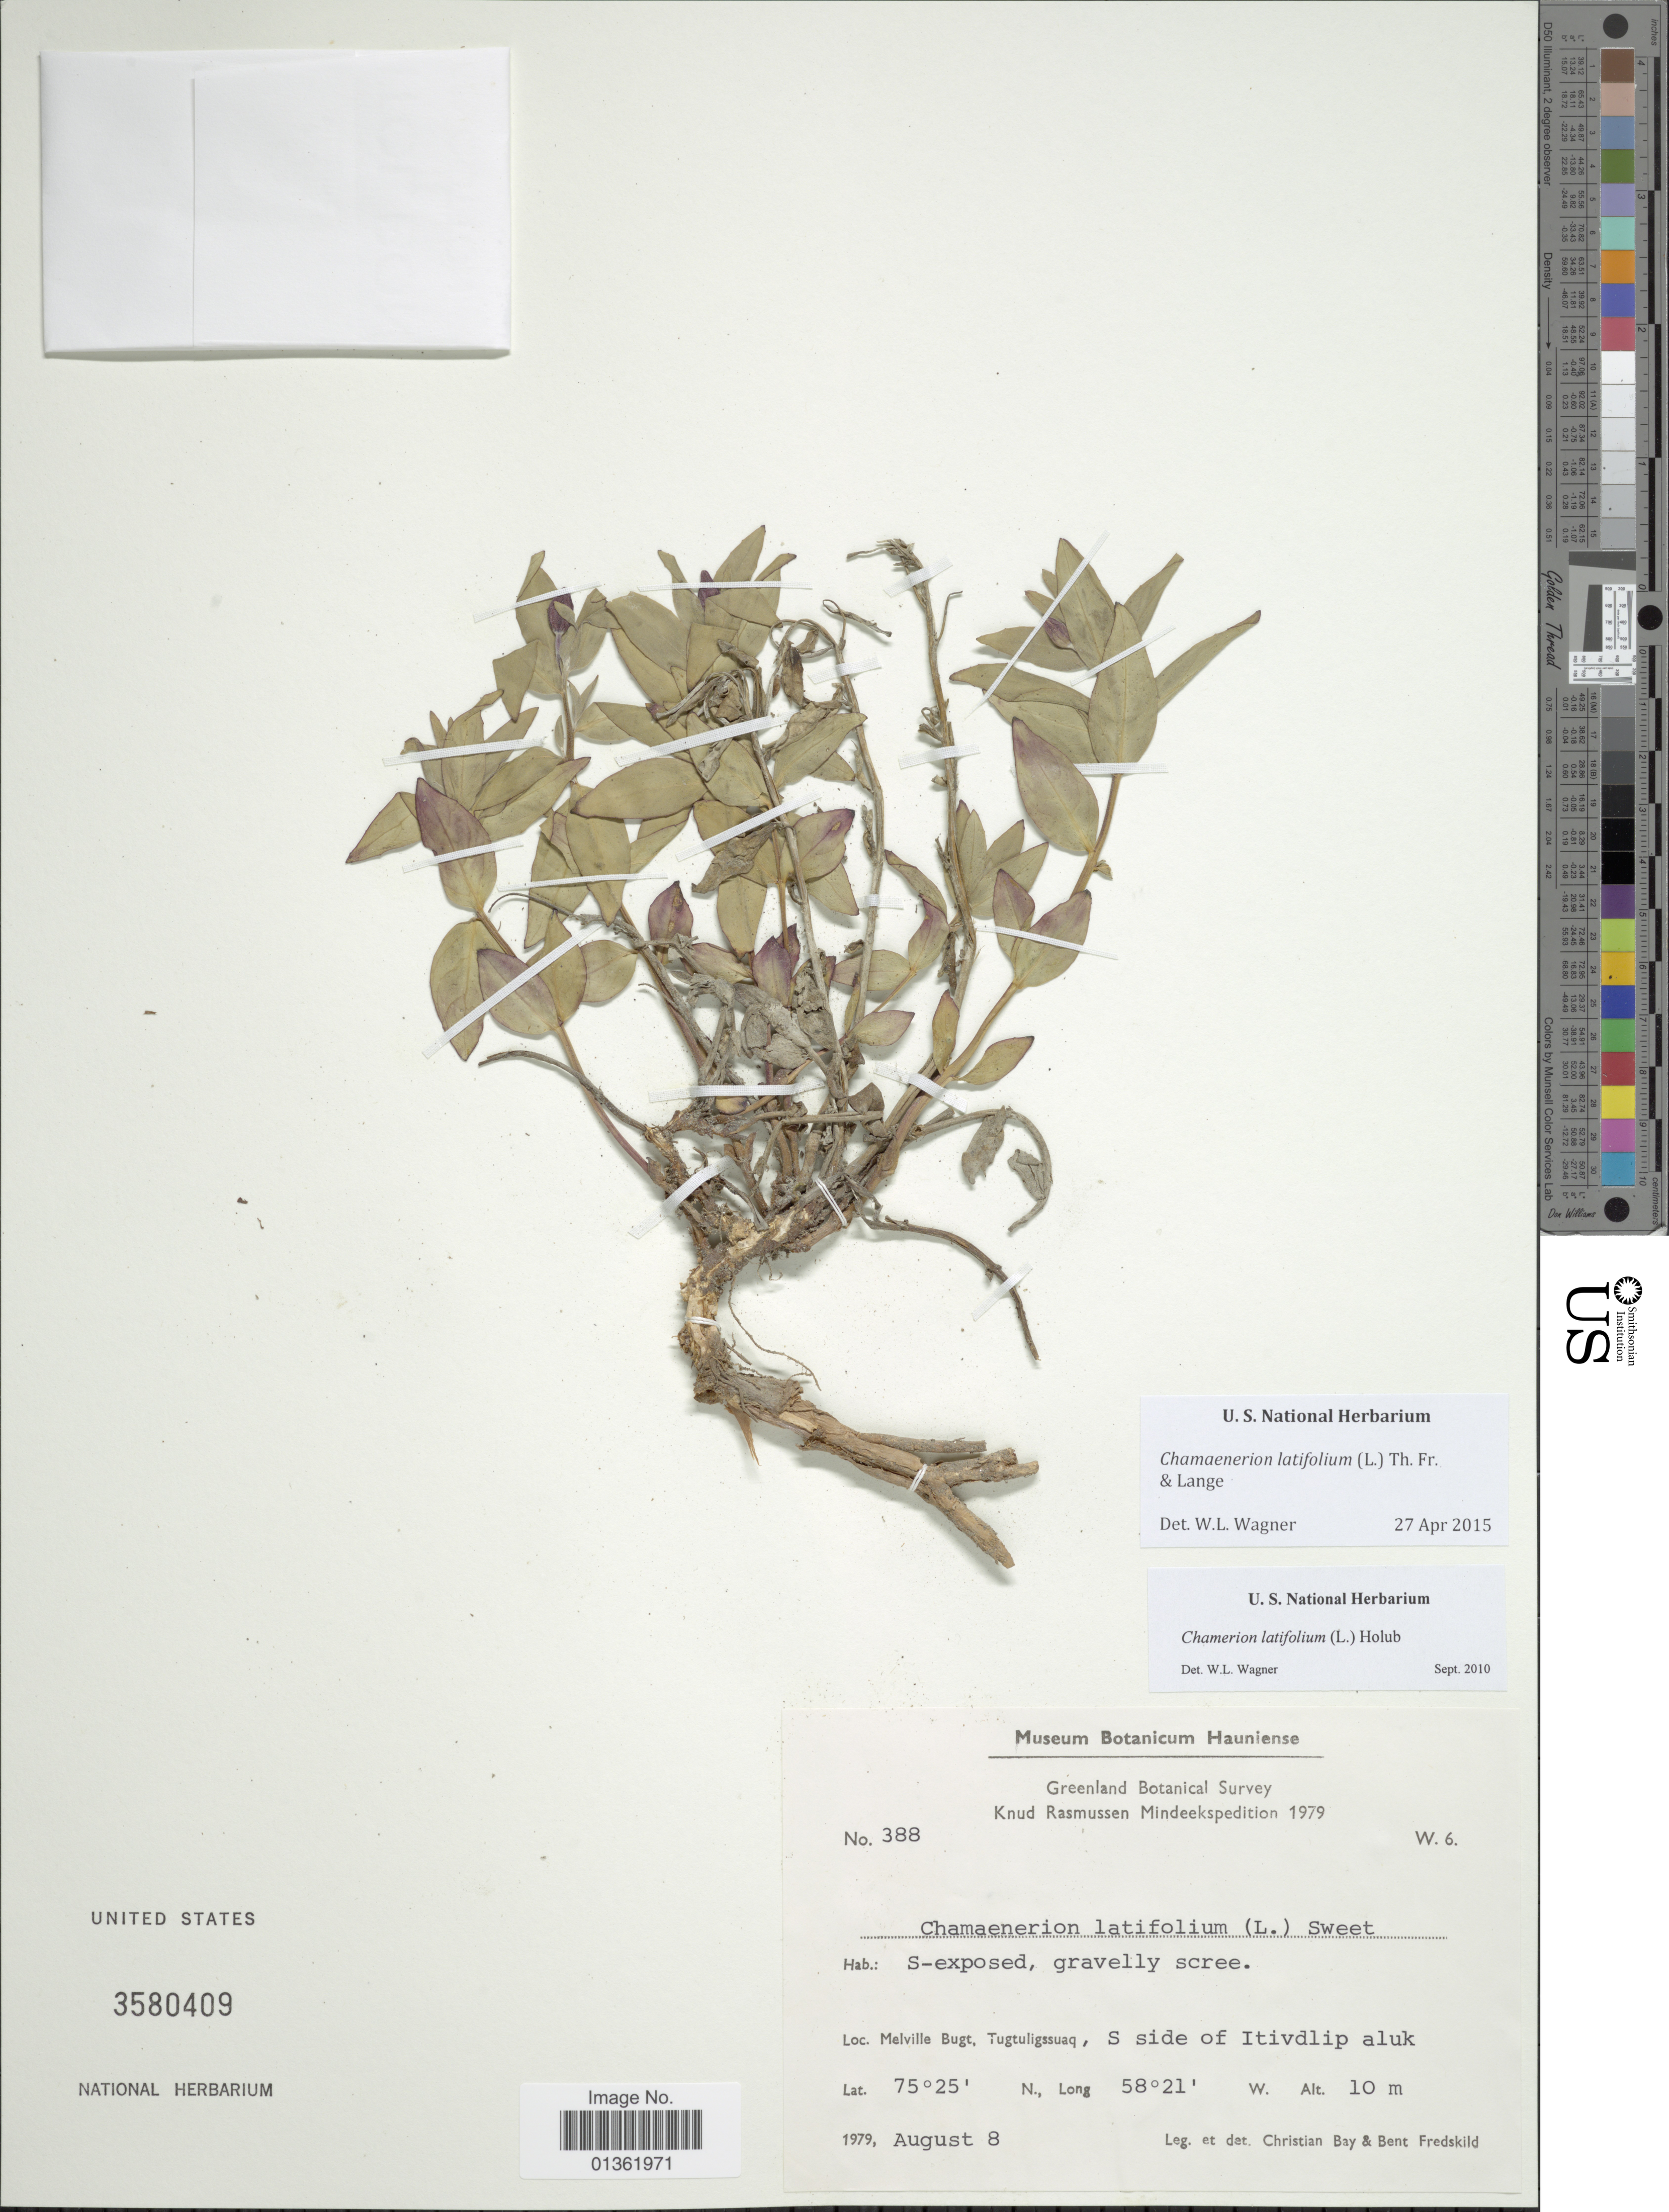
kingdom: Plantae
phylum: Tracheophyta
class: Magnoliopsida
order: Myrtales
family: Onagraceae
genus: Chamaenerion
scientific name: Chamaenerion latifolium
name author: (L.) Th. Fr. & Lange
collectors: C. Bay & B. Fredskild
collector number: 388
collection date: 1979-08-08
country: Greenland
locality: Melville Bugt, Tugtuligssuaq, S side of Itivdlip aluk.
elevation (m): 10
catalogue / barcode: US 3580409